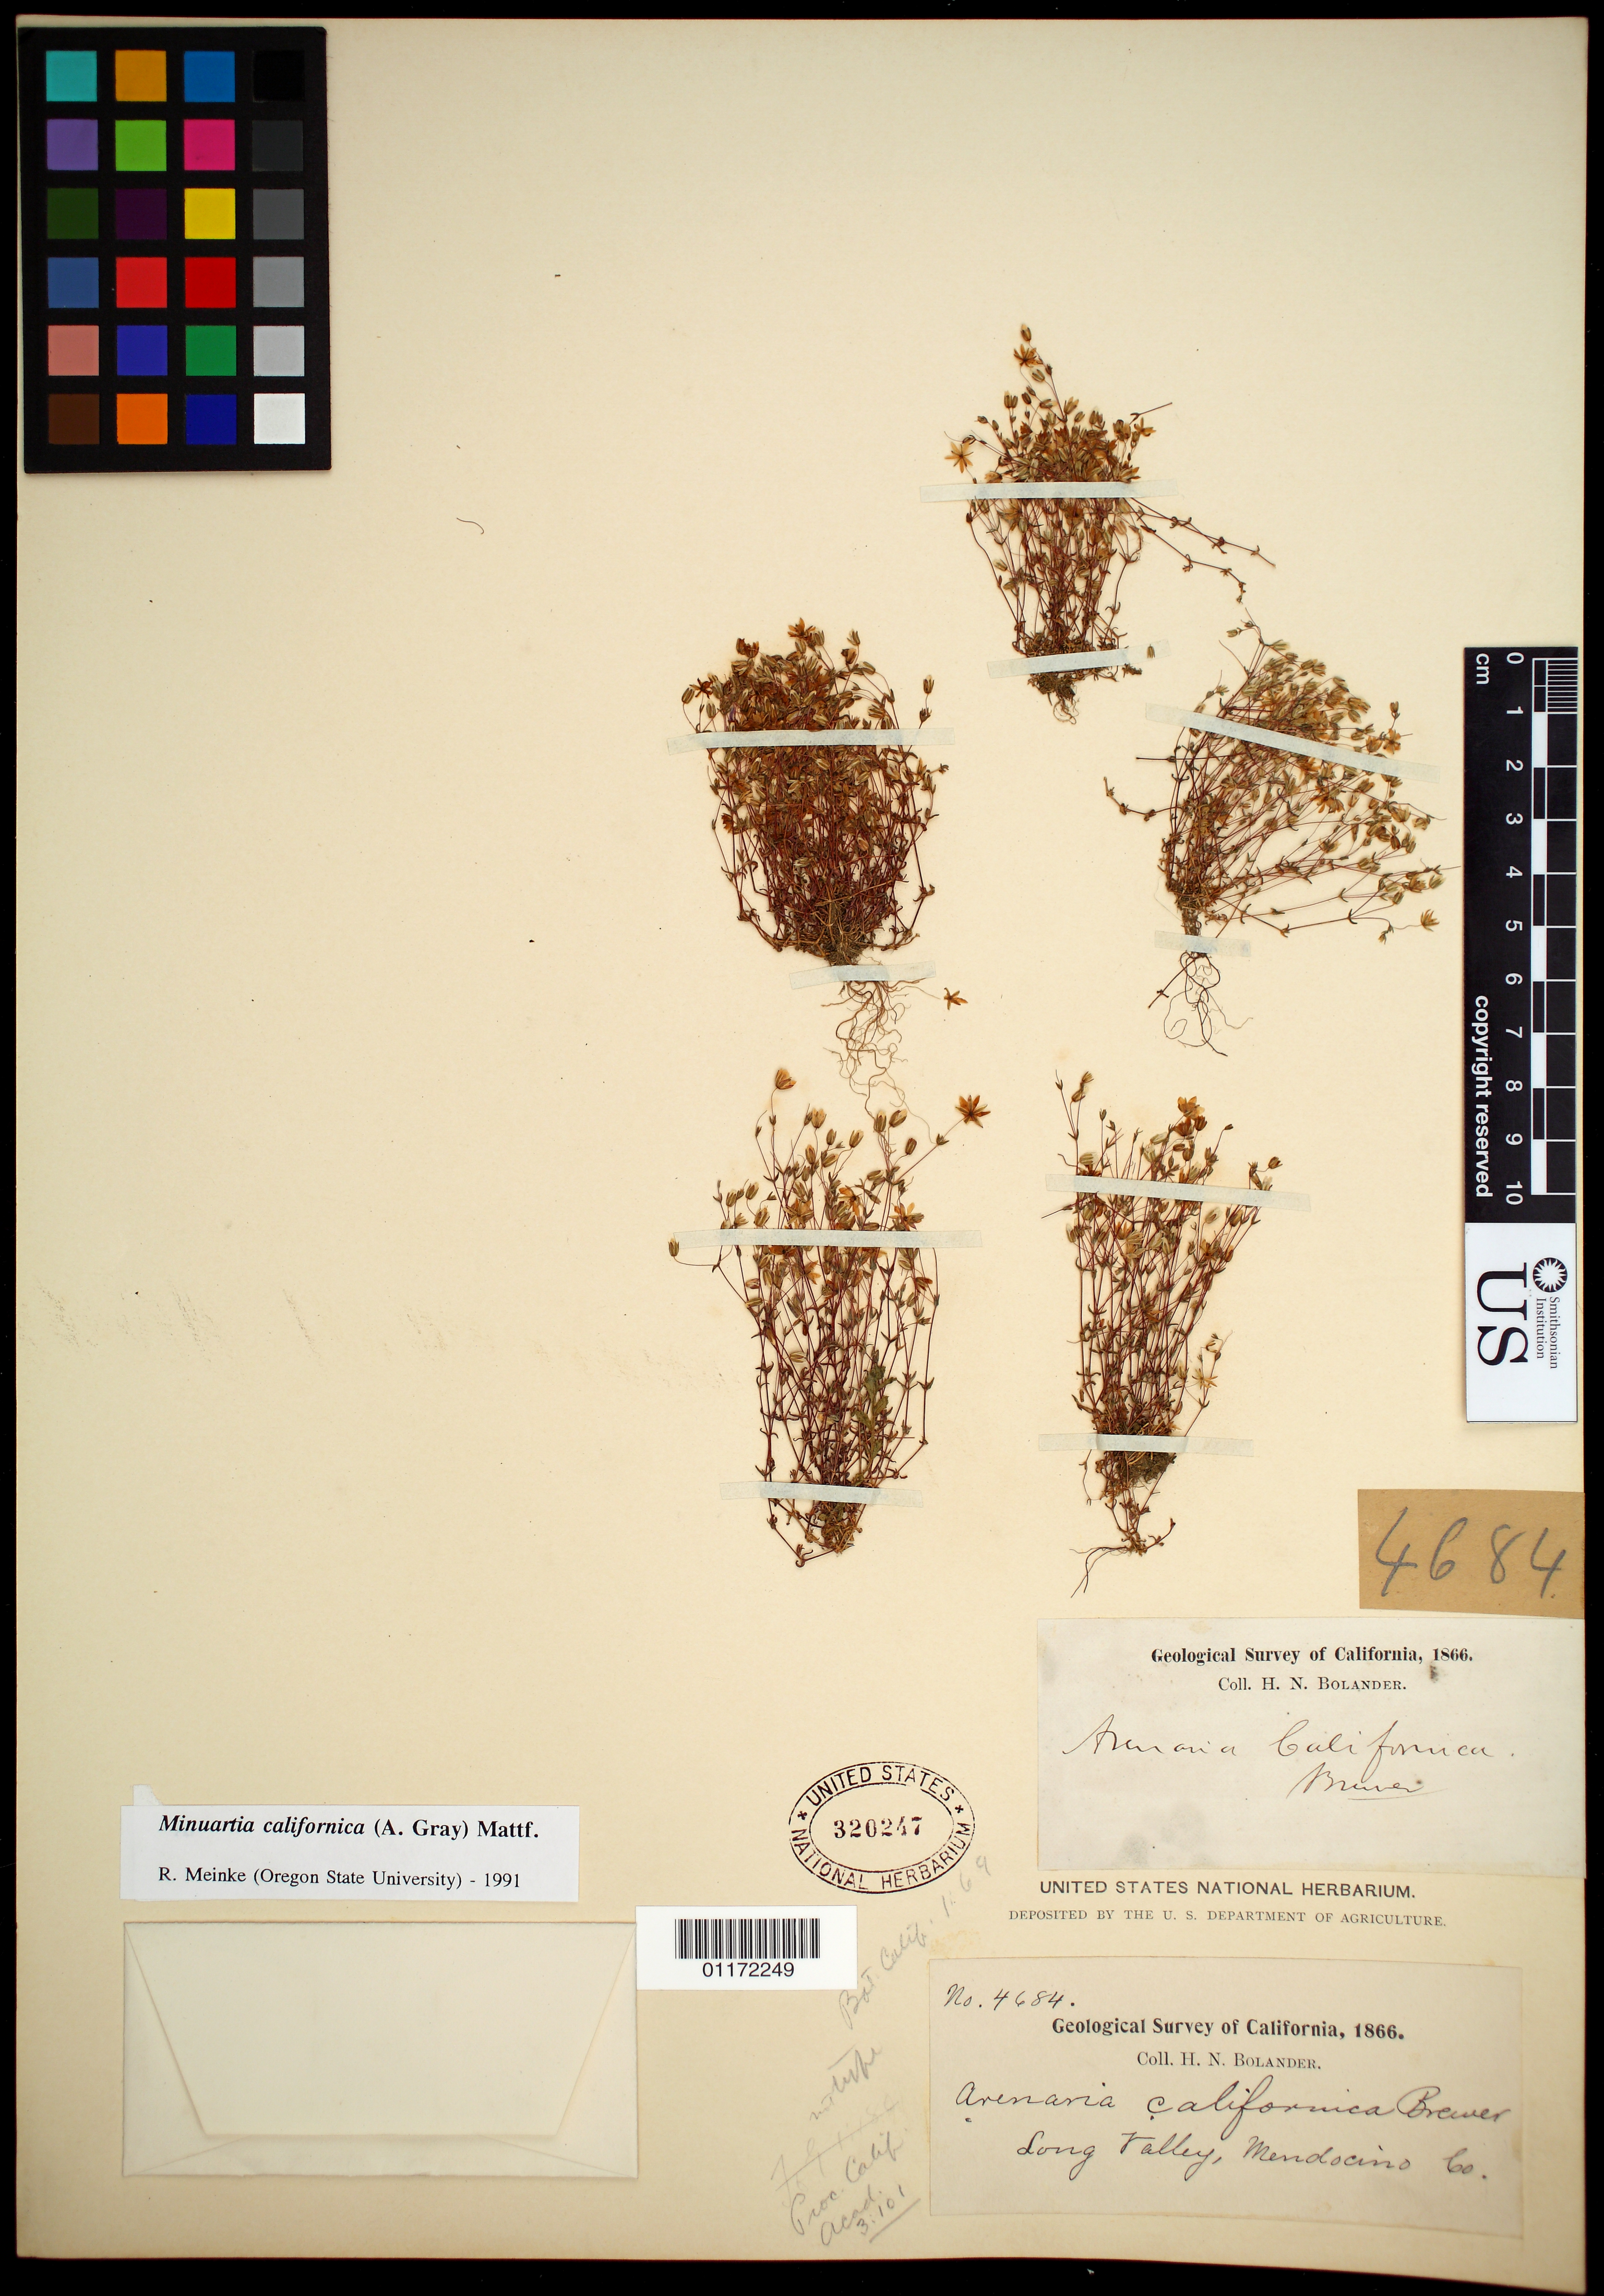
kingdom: Plantae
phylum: Tracheophyta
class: Magnoliopsida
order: Caryophyllales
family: Caryophyllaceae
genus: Minuartia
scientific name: Minuartia californica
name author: (A. Gray) Mattf.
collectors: H. Bolander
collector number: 4684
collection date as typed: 1866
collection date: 1866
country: United States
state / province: California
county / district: Mendocino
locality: Long Valley.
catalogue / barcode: US 320247